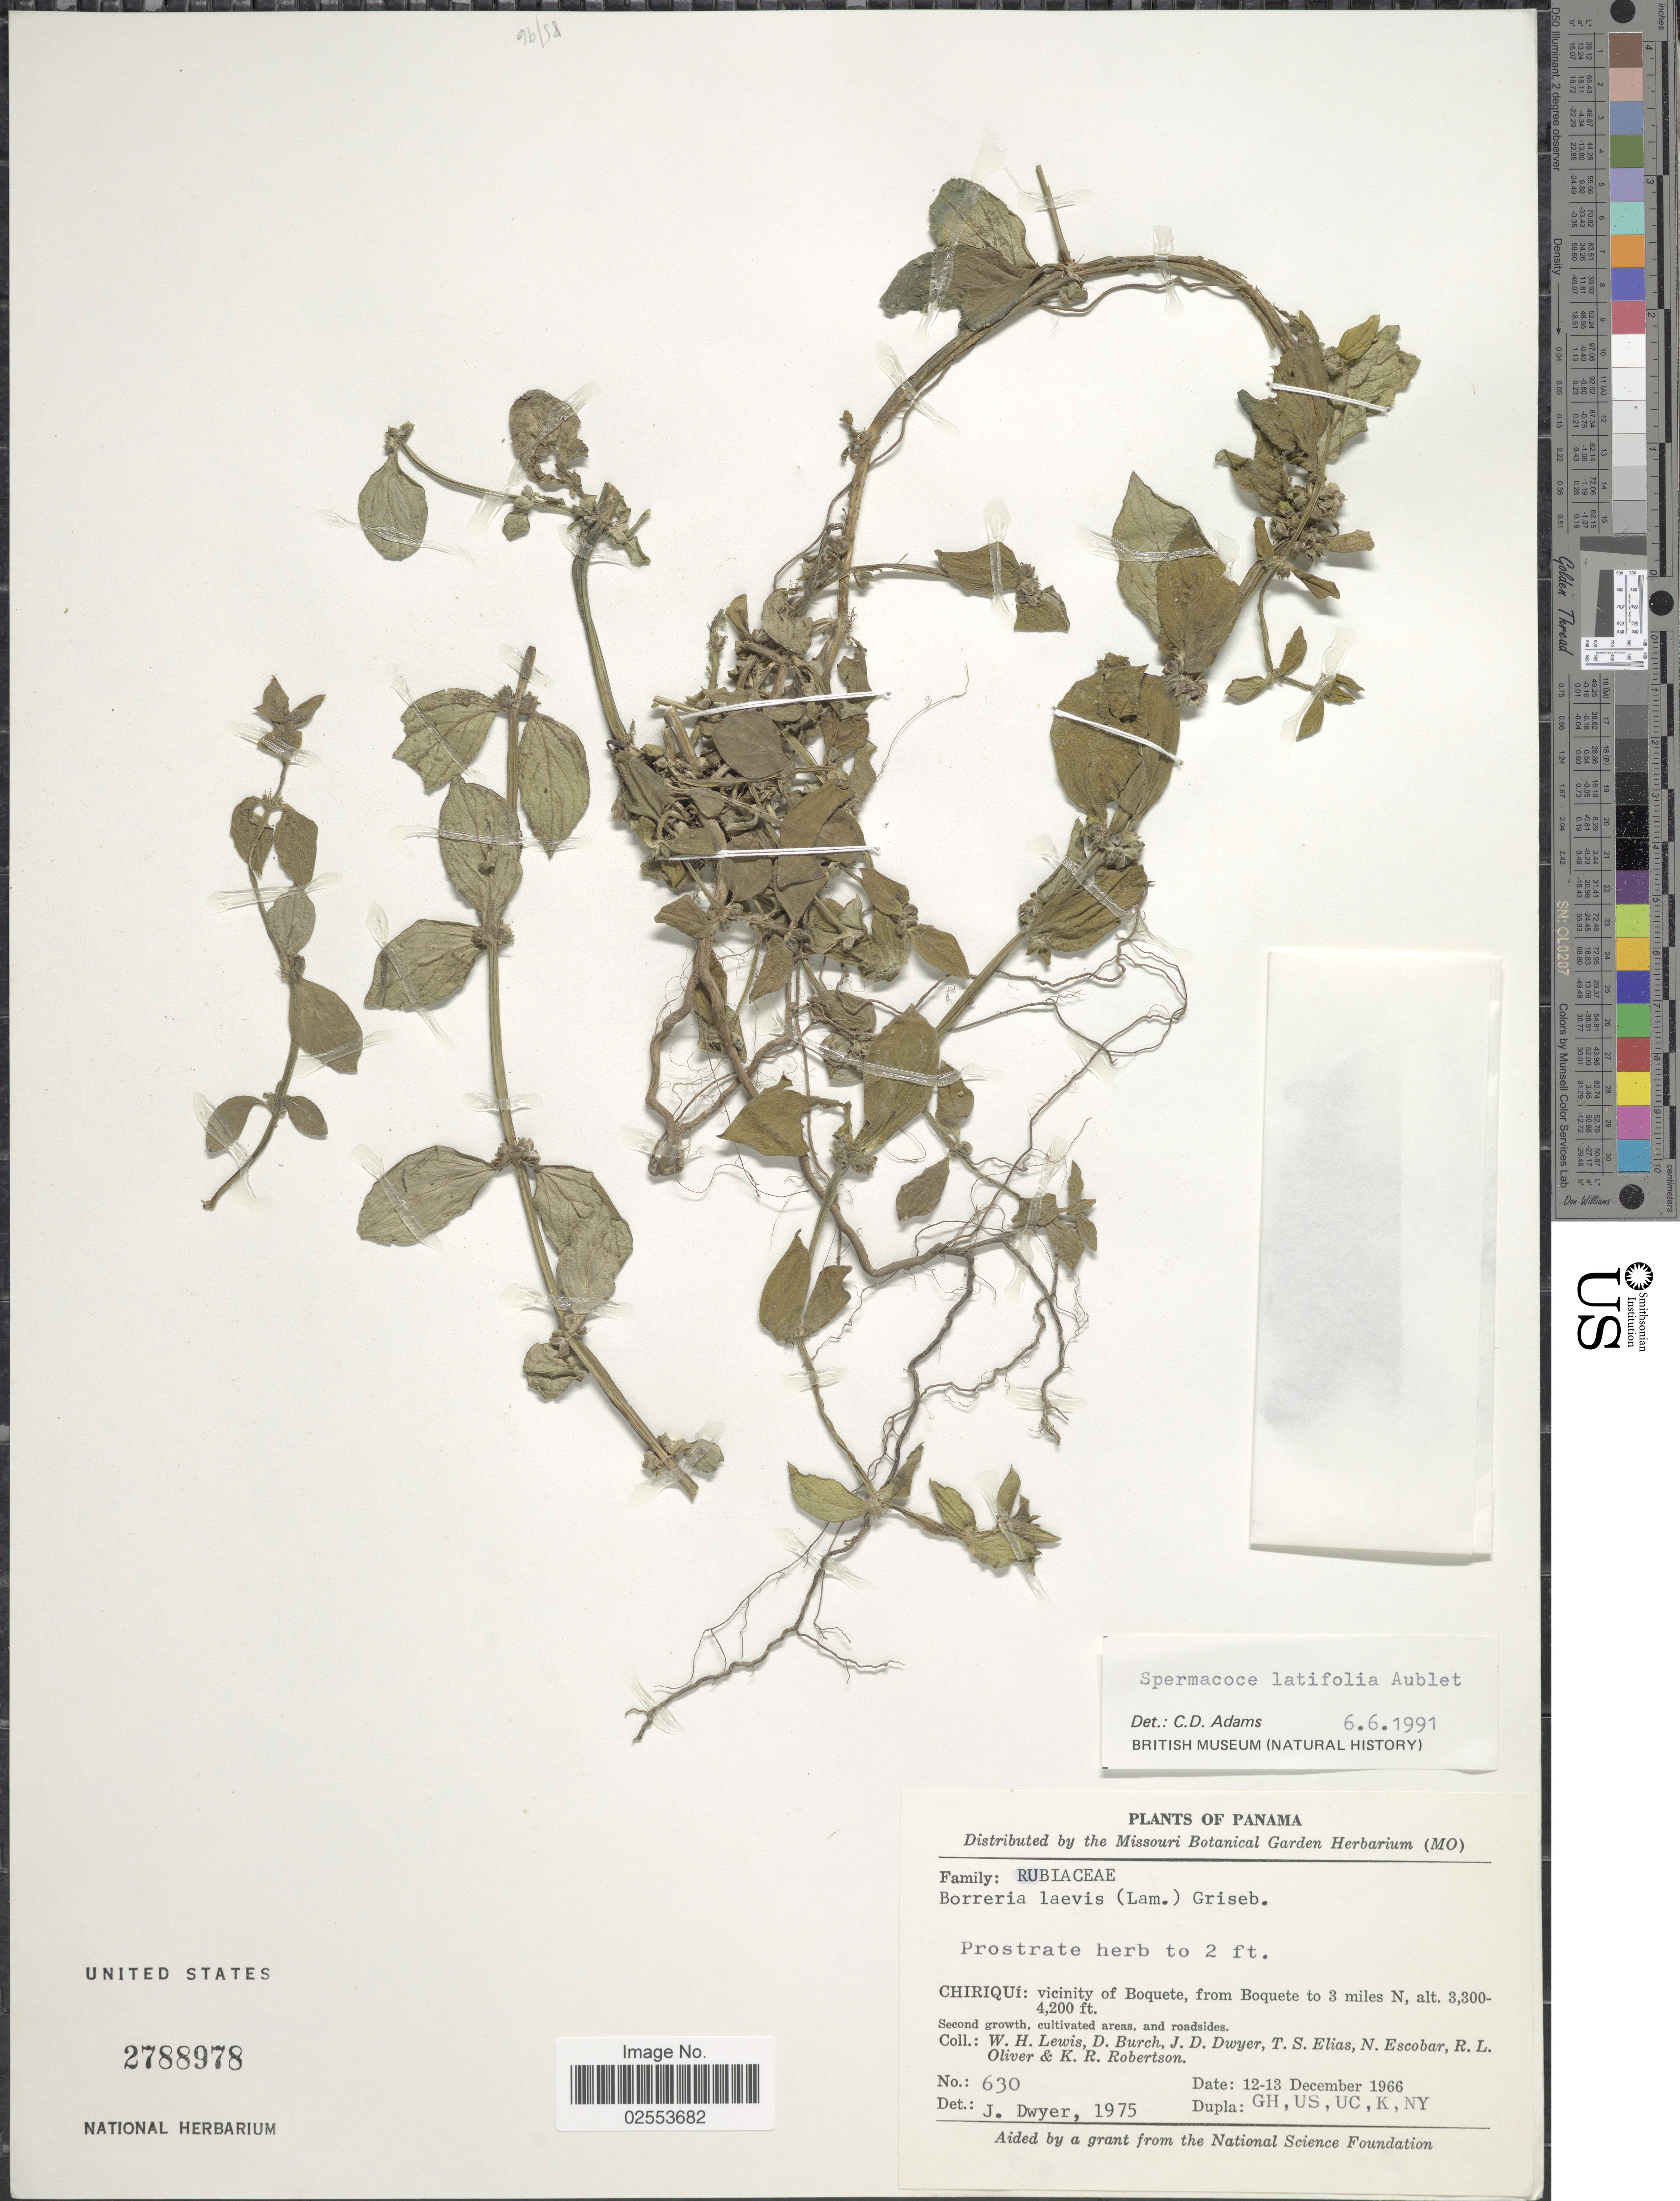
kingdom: Plantae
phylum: Tracheophyta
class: Magnoliopsida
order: Gentianales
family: Rubiaceae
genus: Spermacoce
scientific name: Spermacoce latifolia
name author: Aubl.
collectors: W. H. Lewis, D. Burch, J. D. Dwyer, T. S. Elias & et al.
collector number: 630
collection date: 1966-12-12/1966-12-13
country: Panama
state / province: Chiriqui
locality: Vicinity of Boquete, from Boquete to 3 miles N, cultivated areas, and roadsides.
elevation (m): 1006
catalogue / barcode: US 2788978